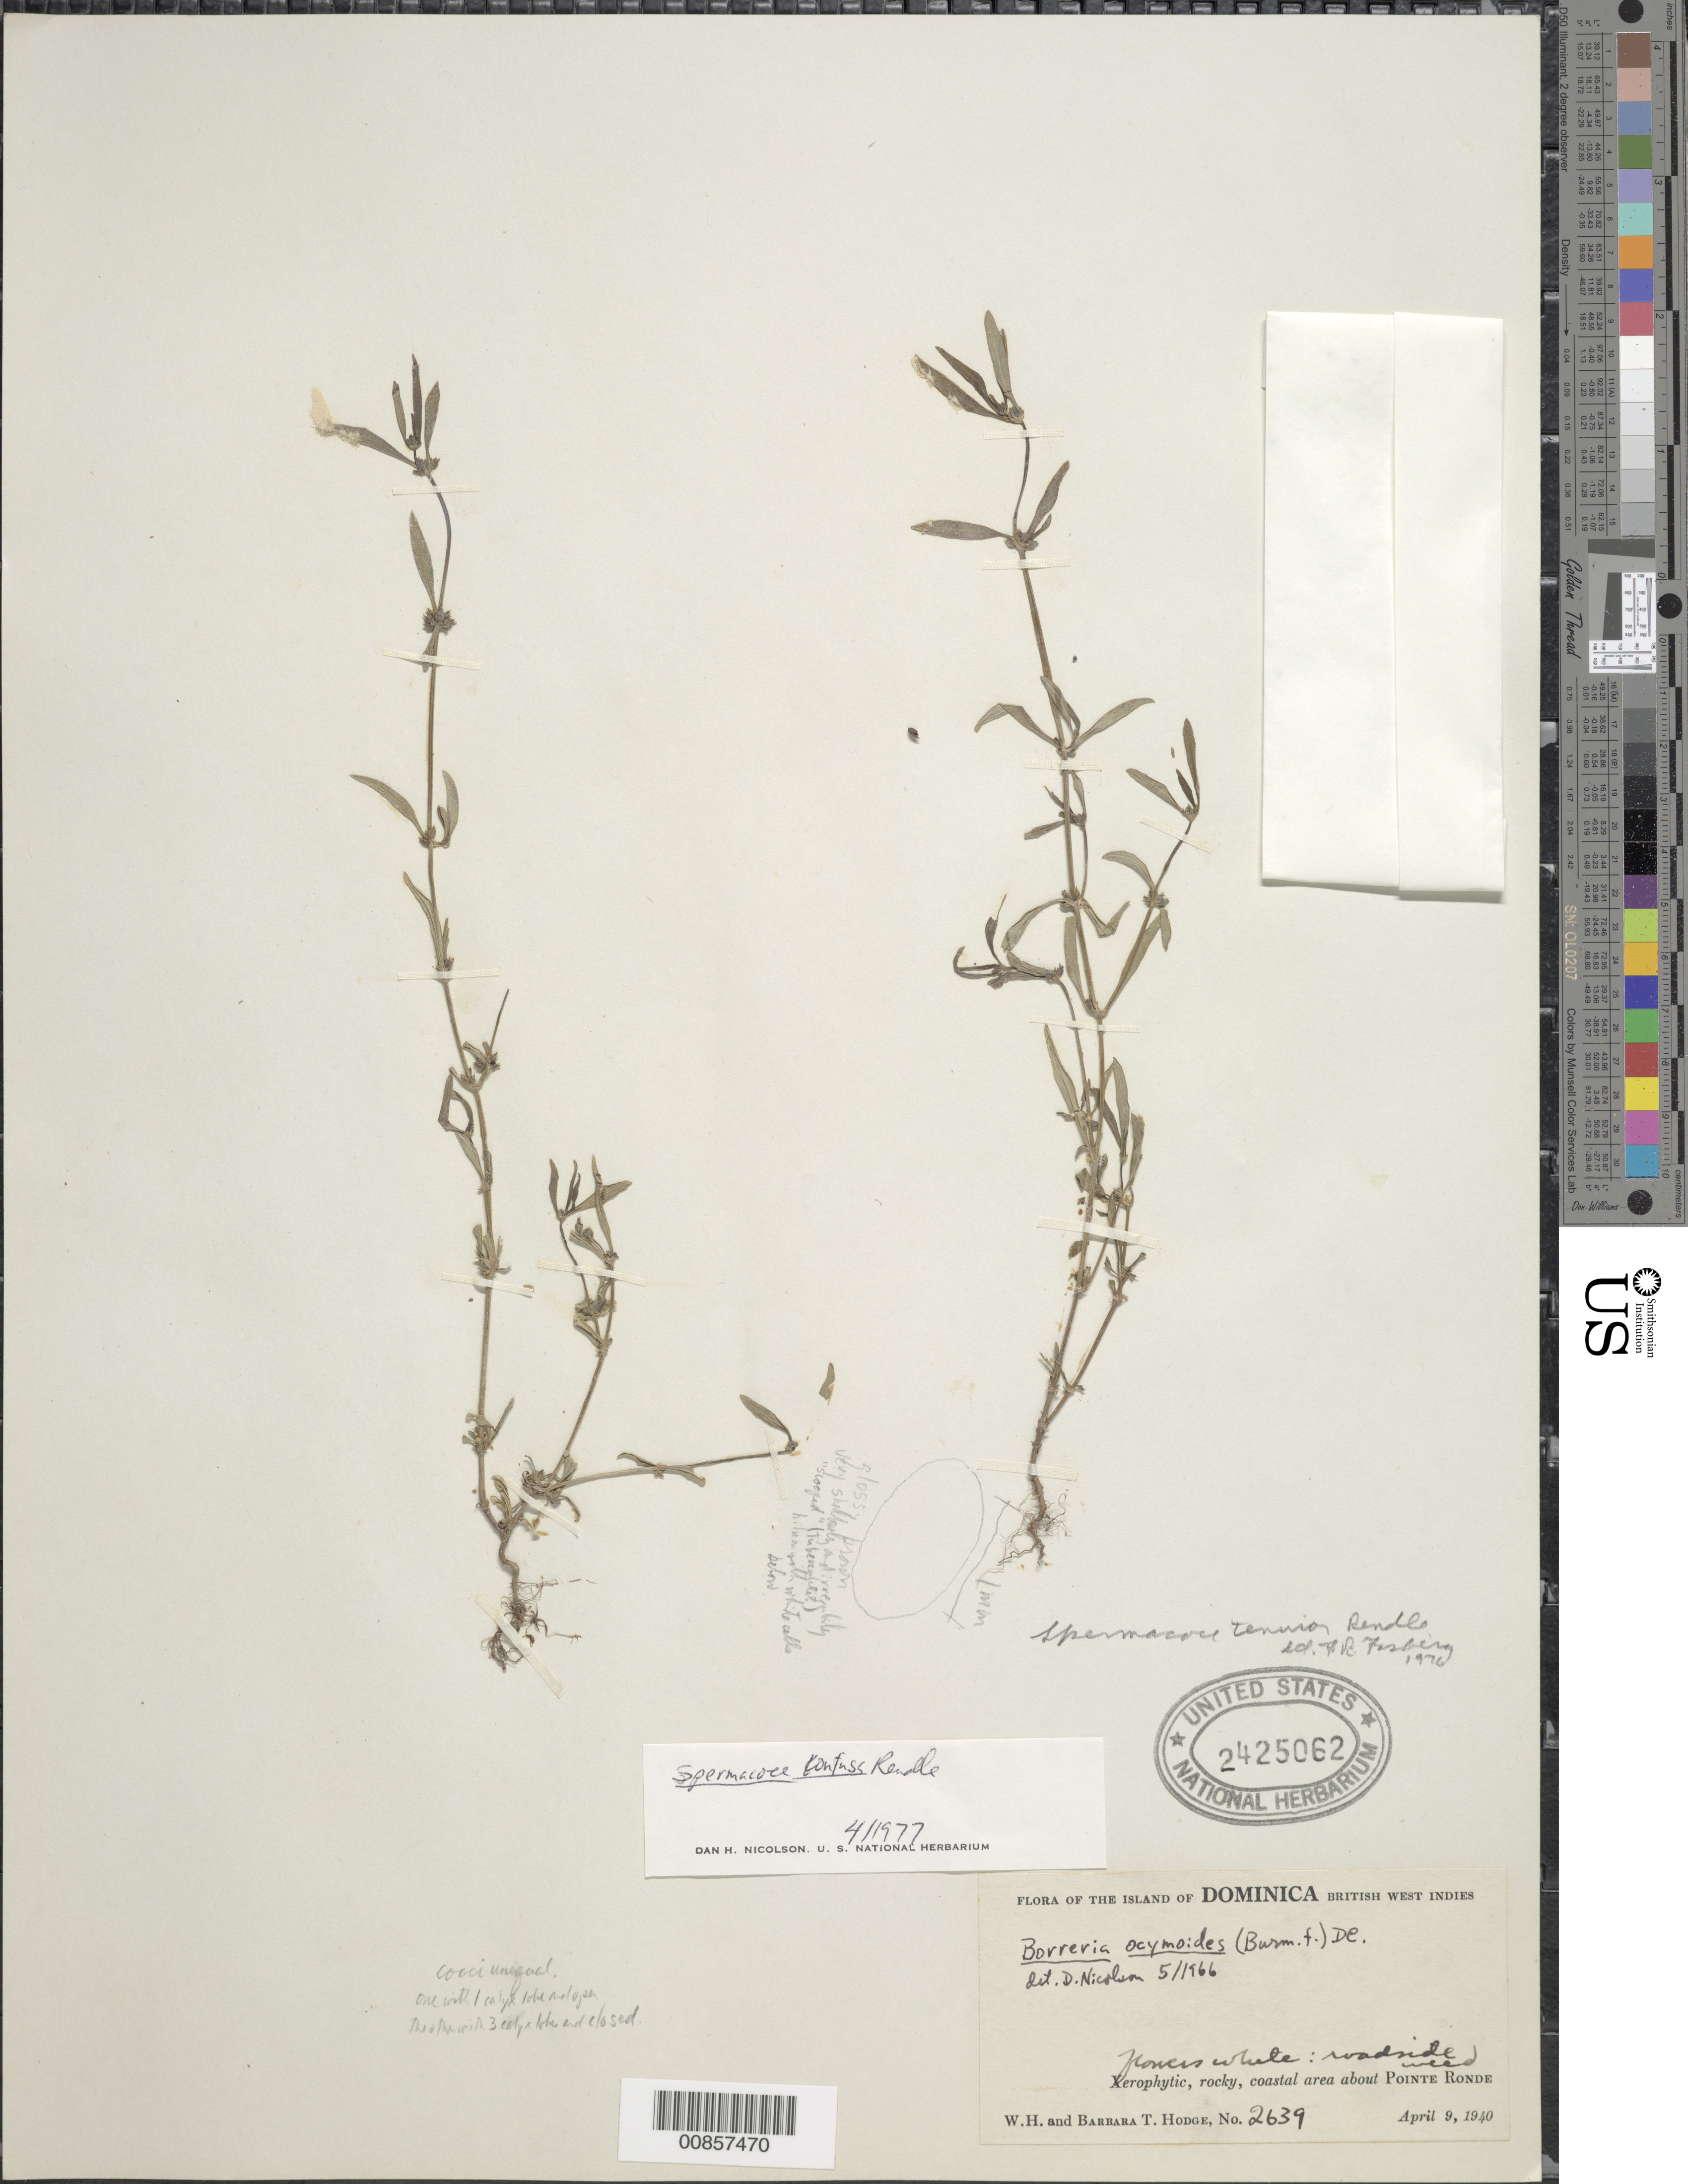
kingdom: Plantae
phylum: Tracheophyta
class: Magnoliopsida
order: Gentianales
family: Rubiaceae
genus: Spermacoce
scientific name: Spermacoce confusa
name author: Rendle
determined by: Nicolson, Dan H.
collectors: W. Hodge & B. Hodge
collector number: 2639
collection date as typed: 09 Apr 1940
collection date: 1940-04-09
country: Dominica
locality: Coastal area about Pointe Ronde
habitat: Roadside; xerophytic, rocky, coastal area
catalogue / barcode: US 2425062